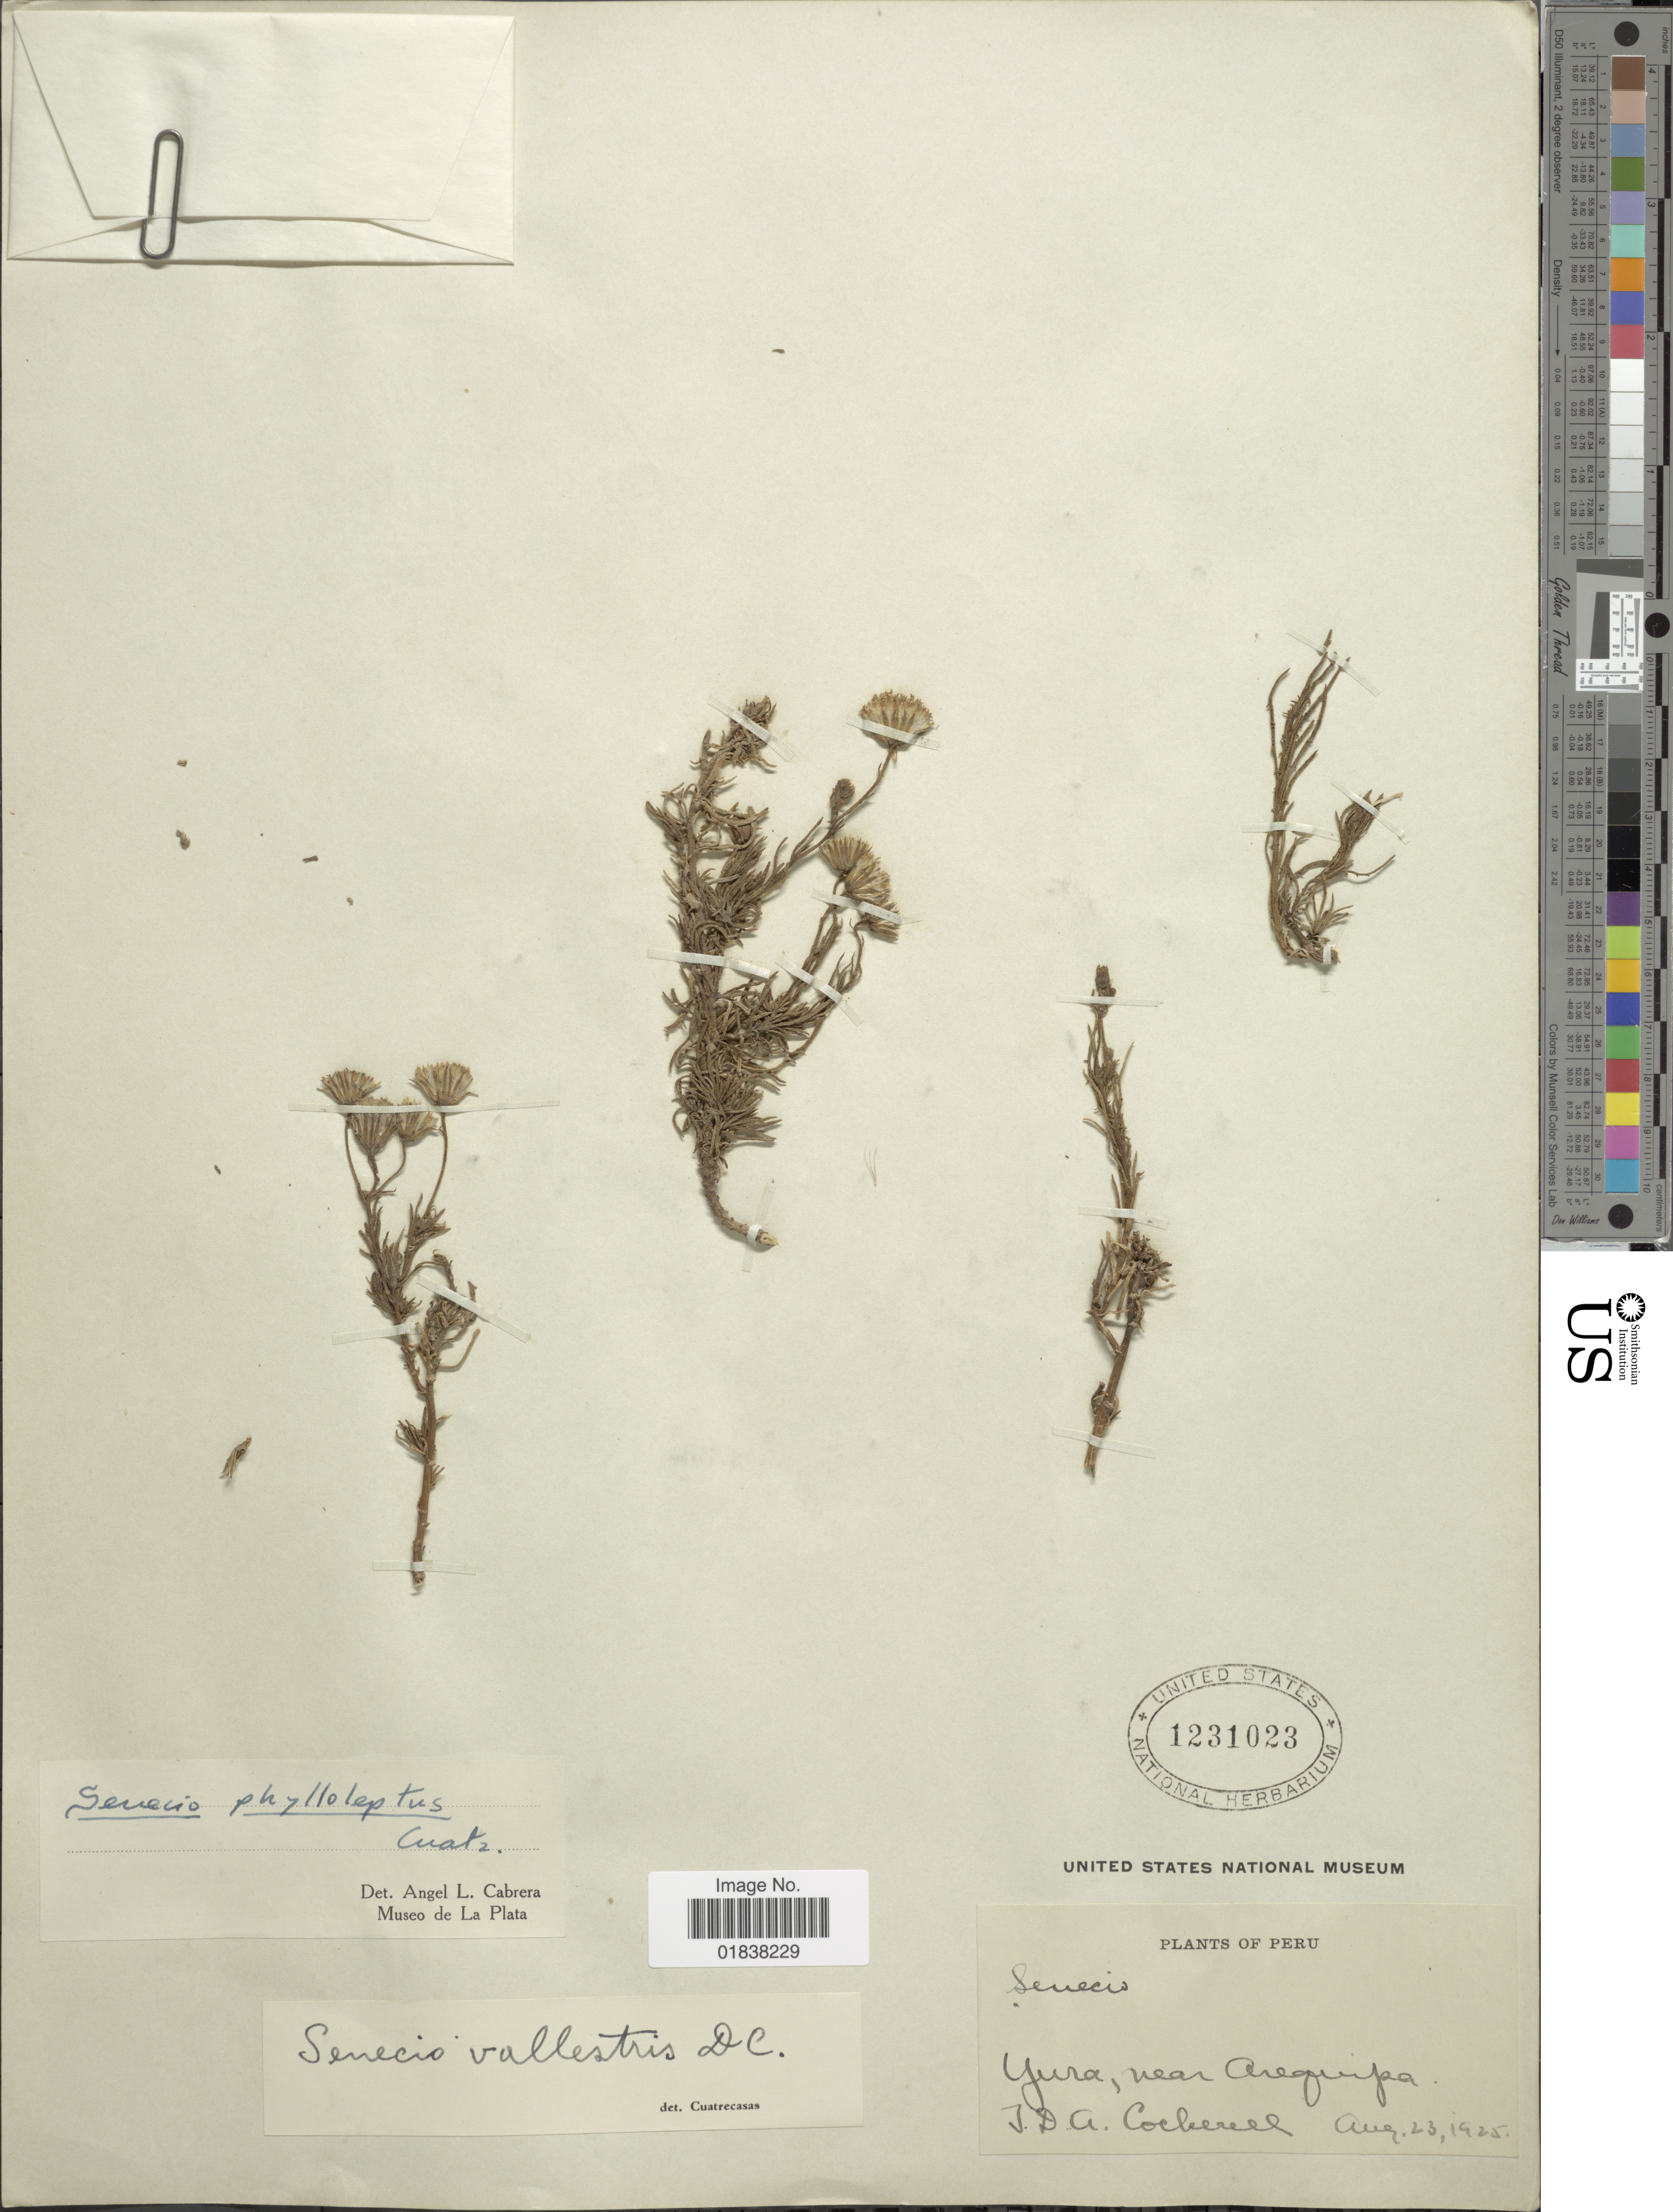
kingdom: Plantae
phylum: Tracheophyta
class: Magnoliopsida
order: Asterales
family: Asteraceae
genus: Senecio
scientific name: Senecio phylloleptus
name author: Cuatrec.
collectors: T. Cockerell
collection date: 1925-08-23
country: Peru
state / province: Arequipa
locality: Yura, near Arequipa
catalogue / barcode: US 1231023